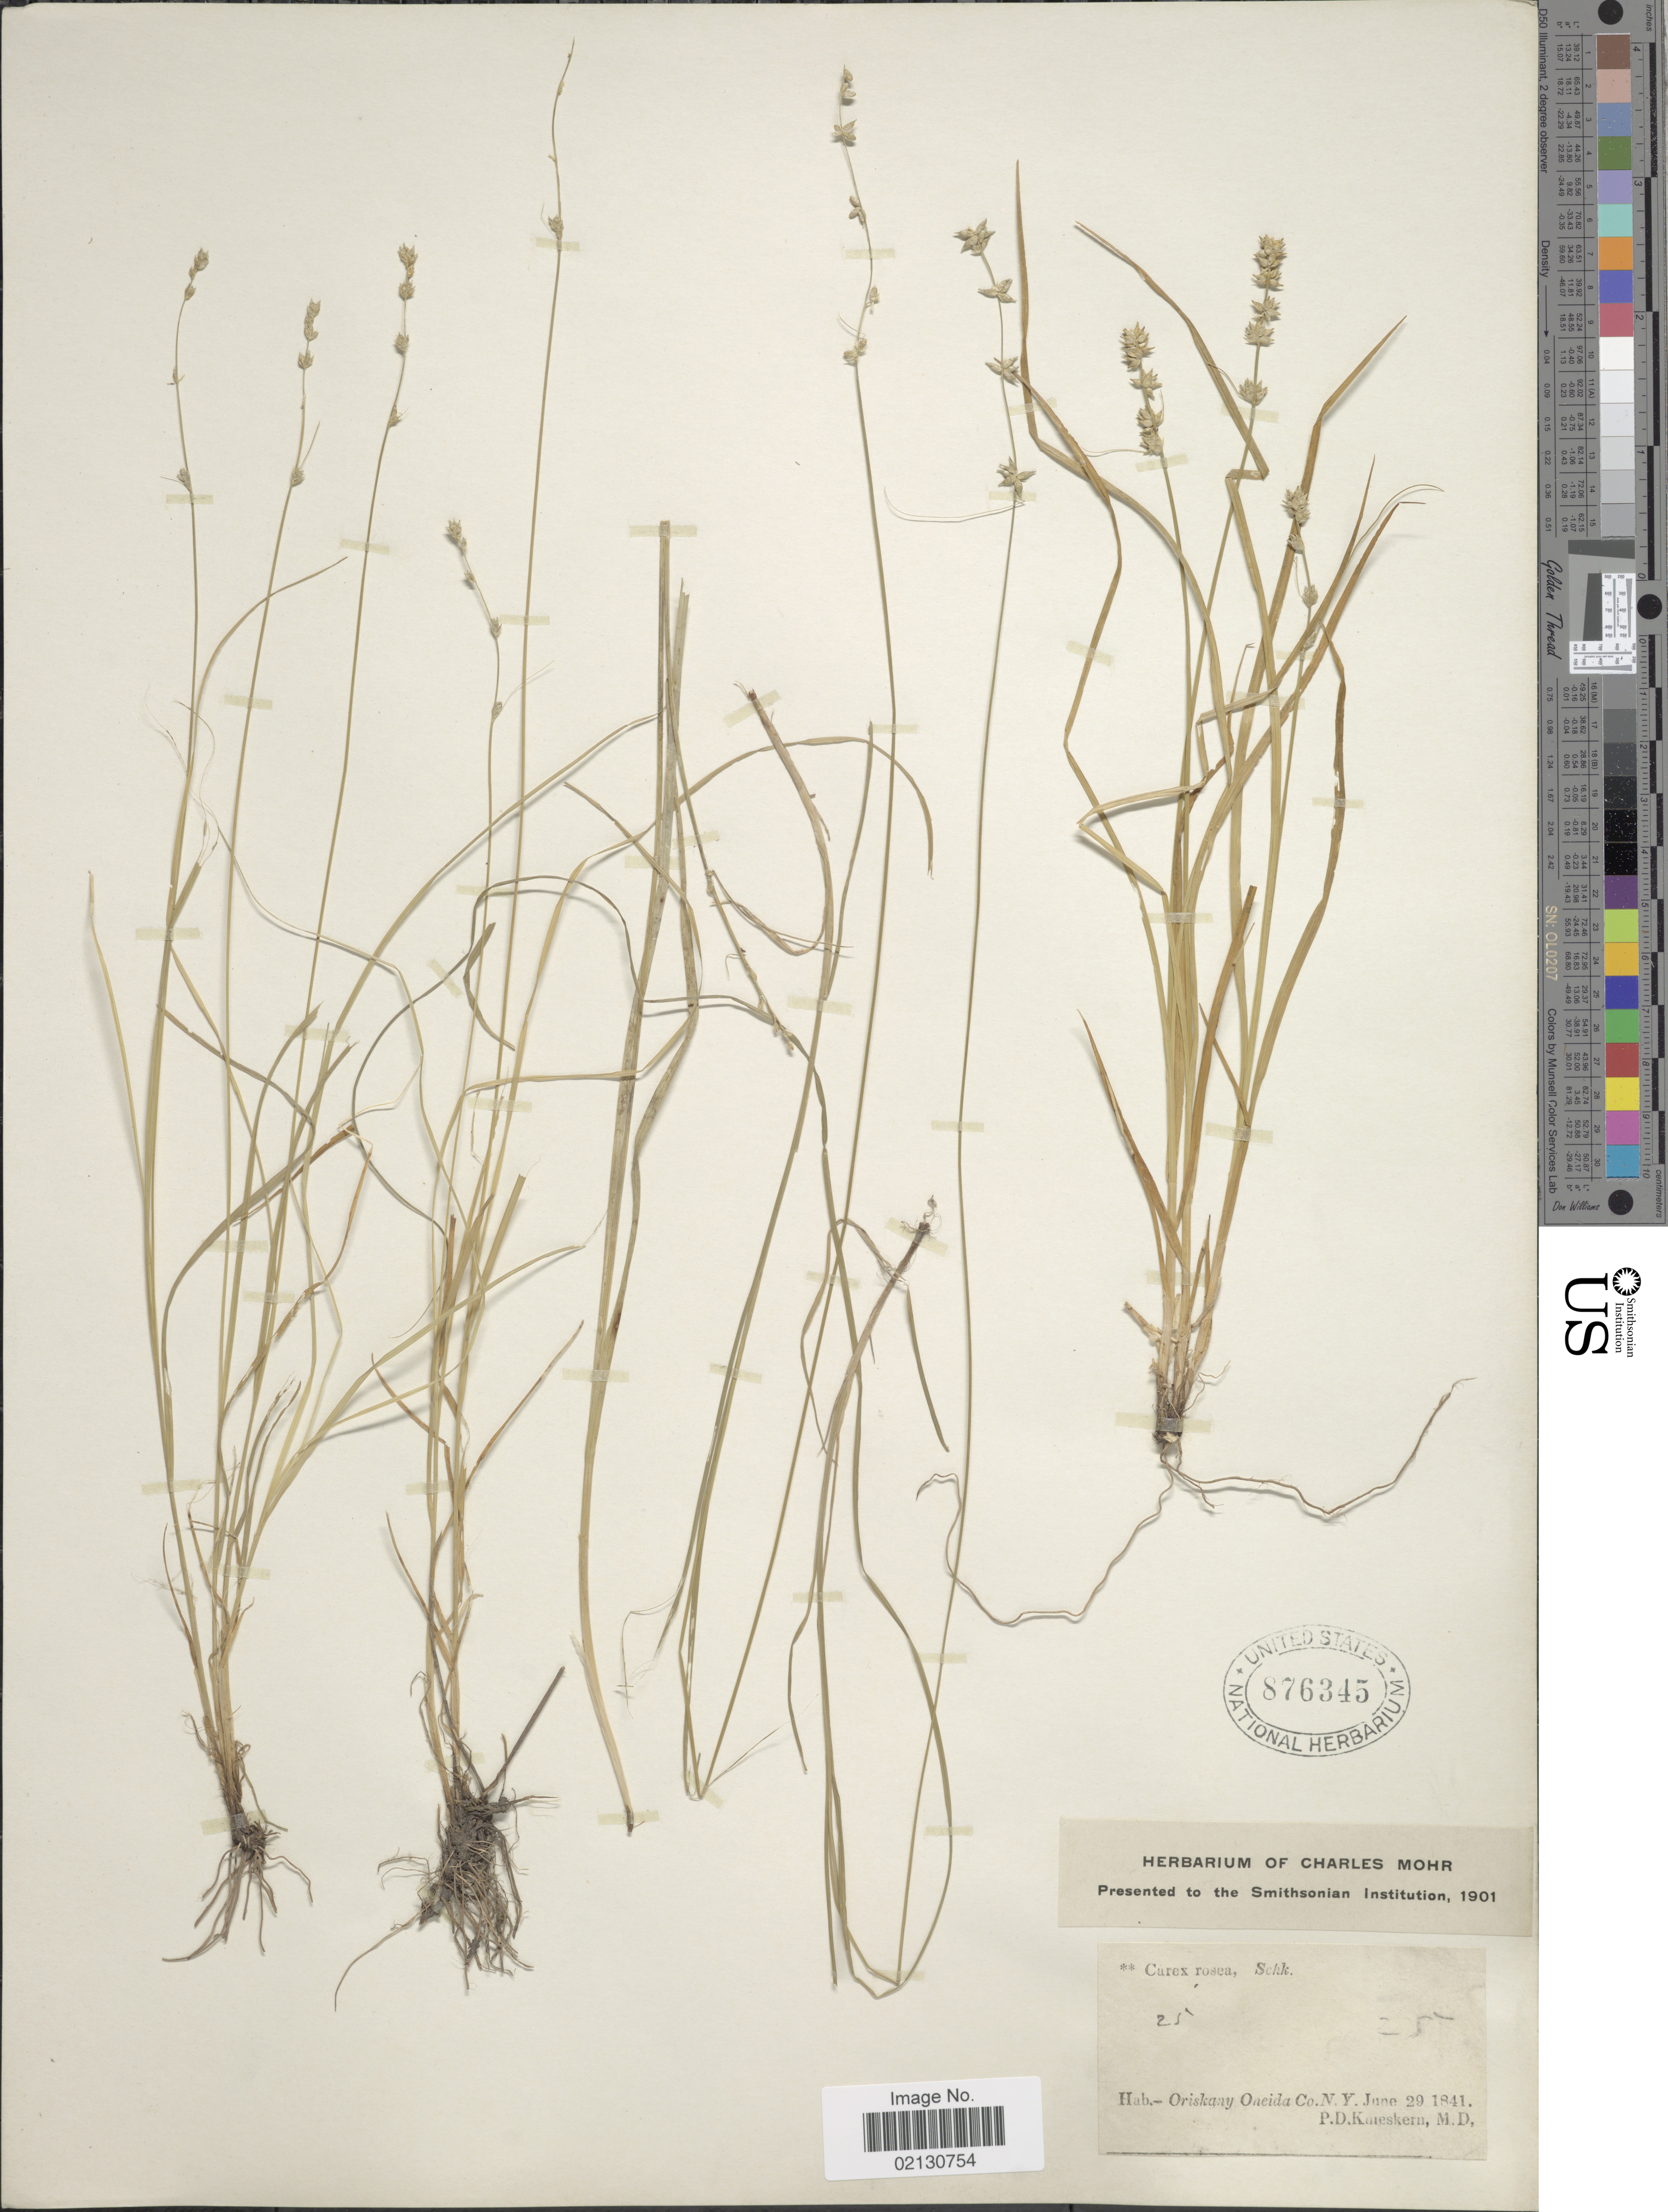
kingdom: Plantae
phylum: Tracheophyta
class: Liliopsida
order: Poales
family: Cyperaceae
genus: Carex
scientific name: Carex radiata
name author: (Wahlenb.) Small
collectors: P. D. Knieskern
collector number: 25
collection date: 1841-06-29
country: United States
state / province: New York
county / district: Oneida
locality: Oriskany, Oneida Co.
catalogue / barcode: US 876345